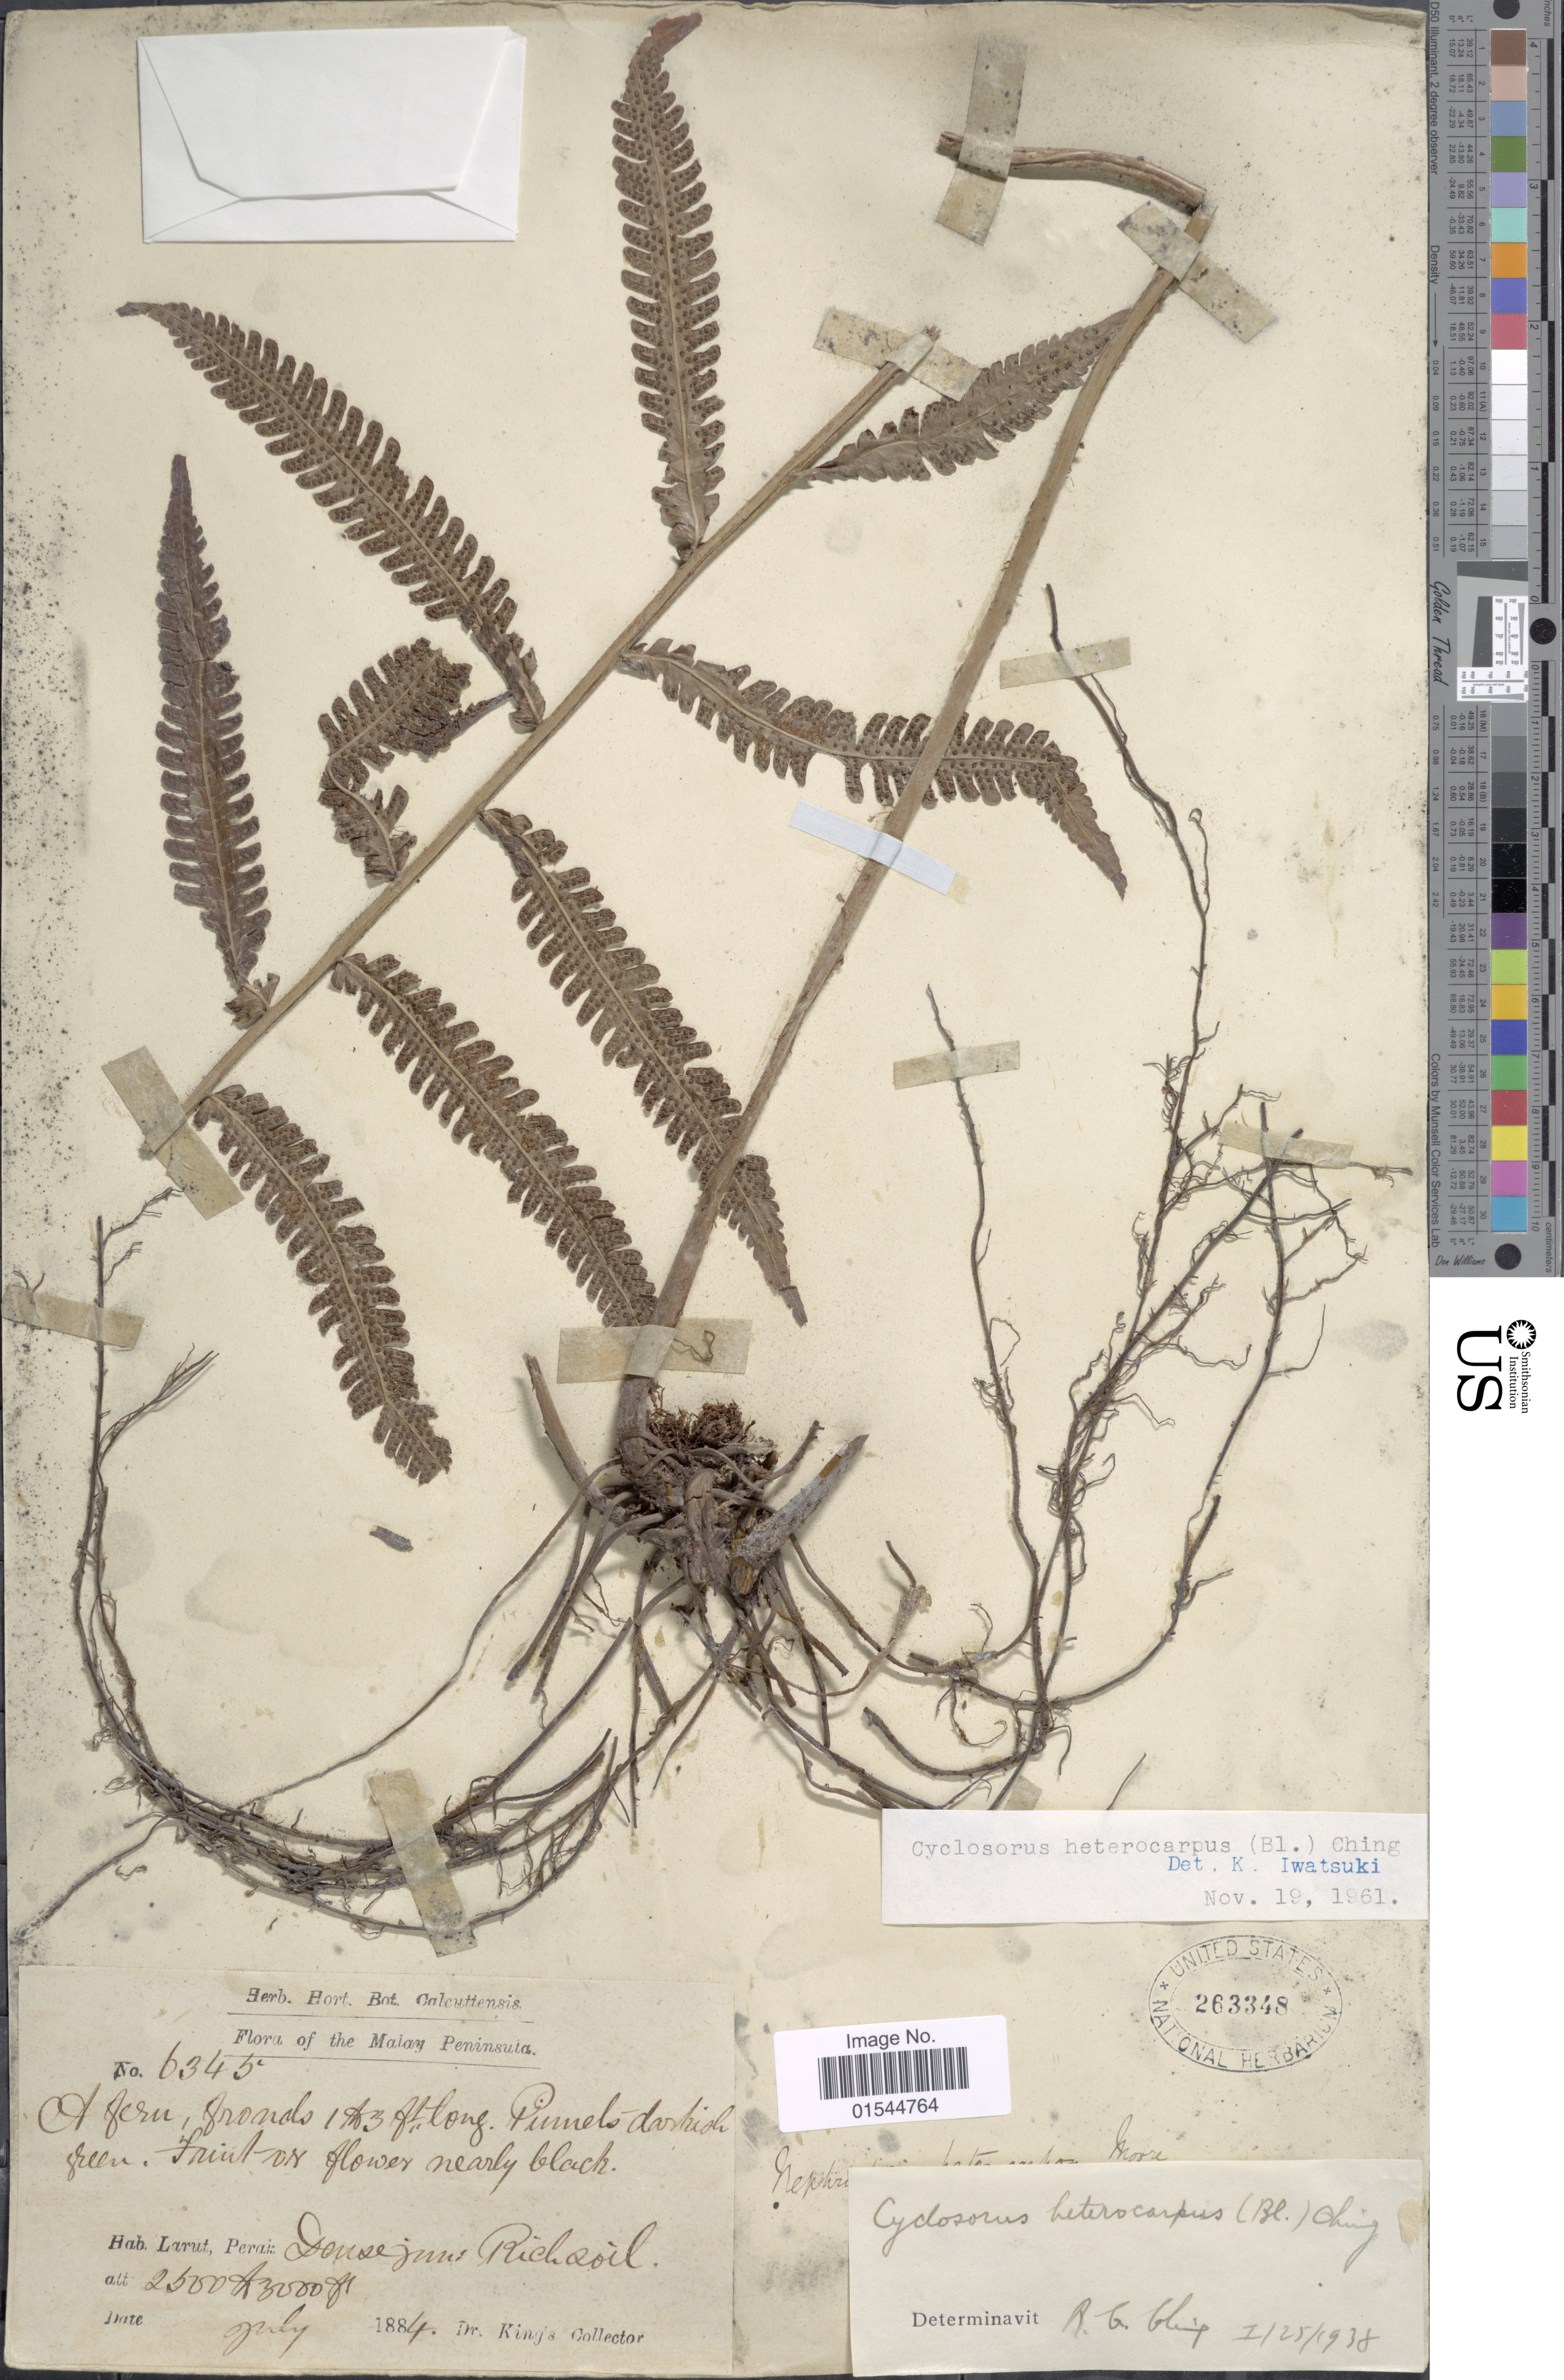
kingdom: Plantae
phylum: Tracheophyta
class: Polypodiopsida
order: Polypodiales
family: Thelypteridaceae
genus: Sphaerostephanos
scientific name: Sphaerostephanos heterocarpus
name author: (Blume) Holttum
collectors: Dr. King's collector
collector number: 6345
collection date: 1884-07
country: Malaysia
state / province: Perak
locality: Malay Peninsula, Larut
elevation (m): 762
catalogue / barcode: US 263348